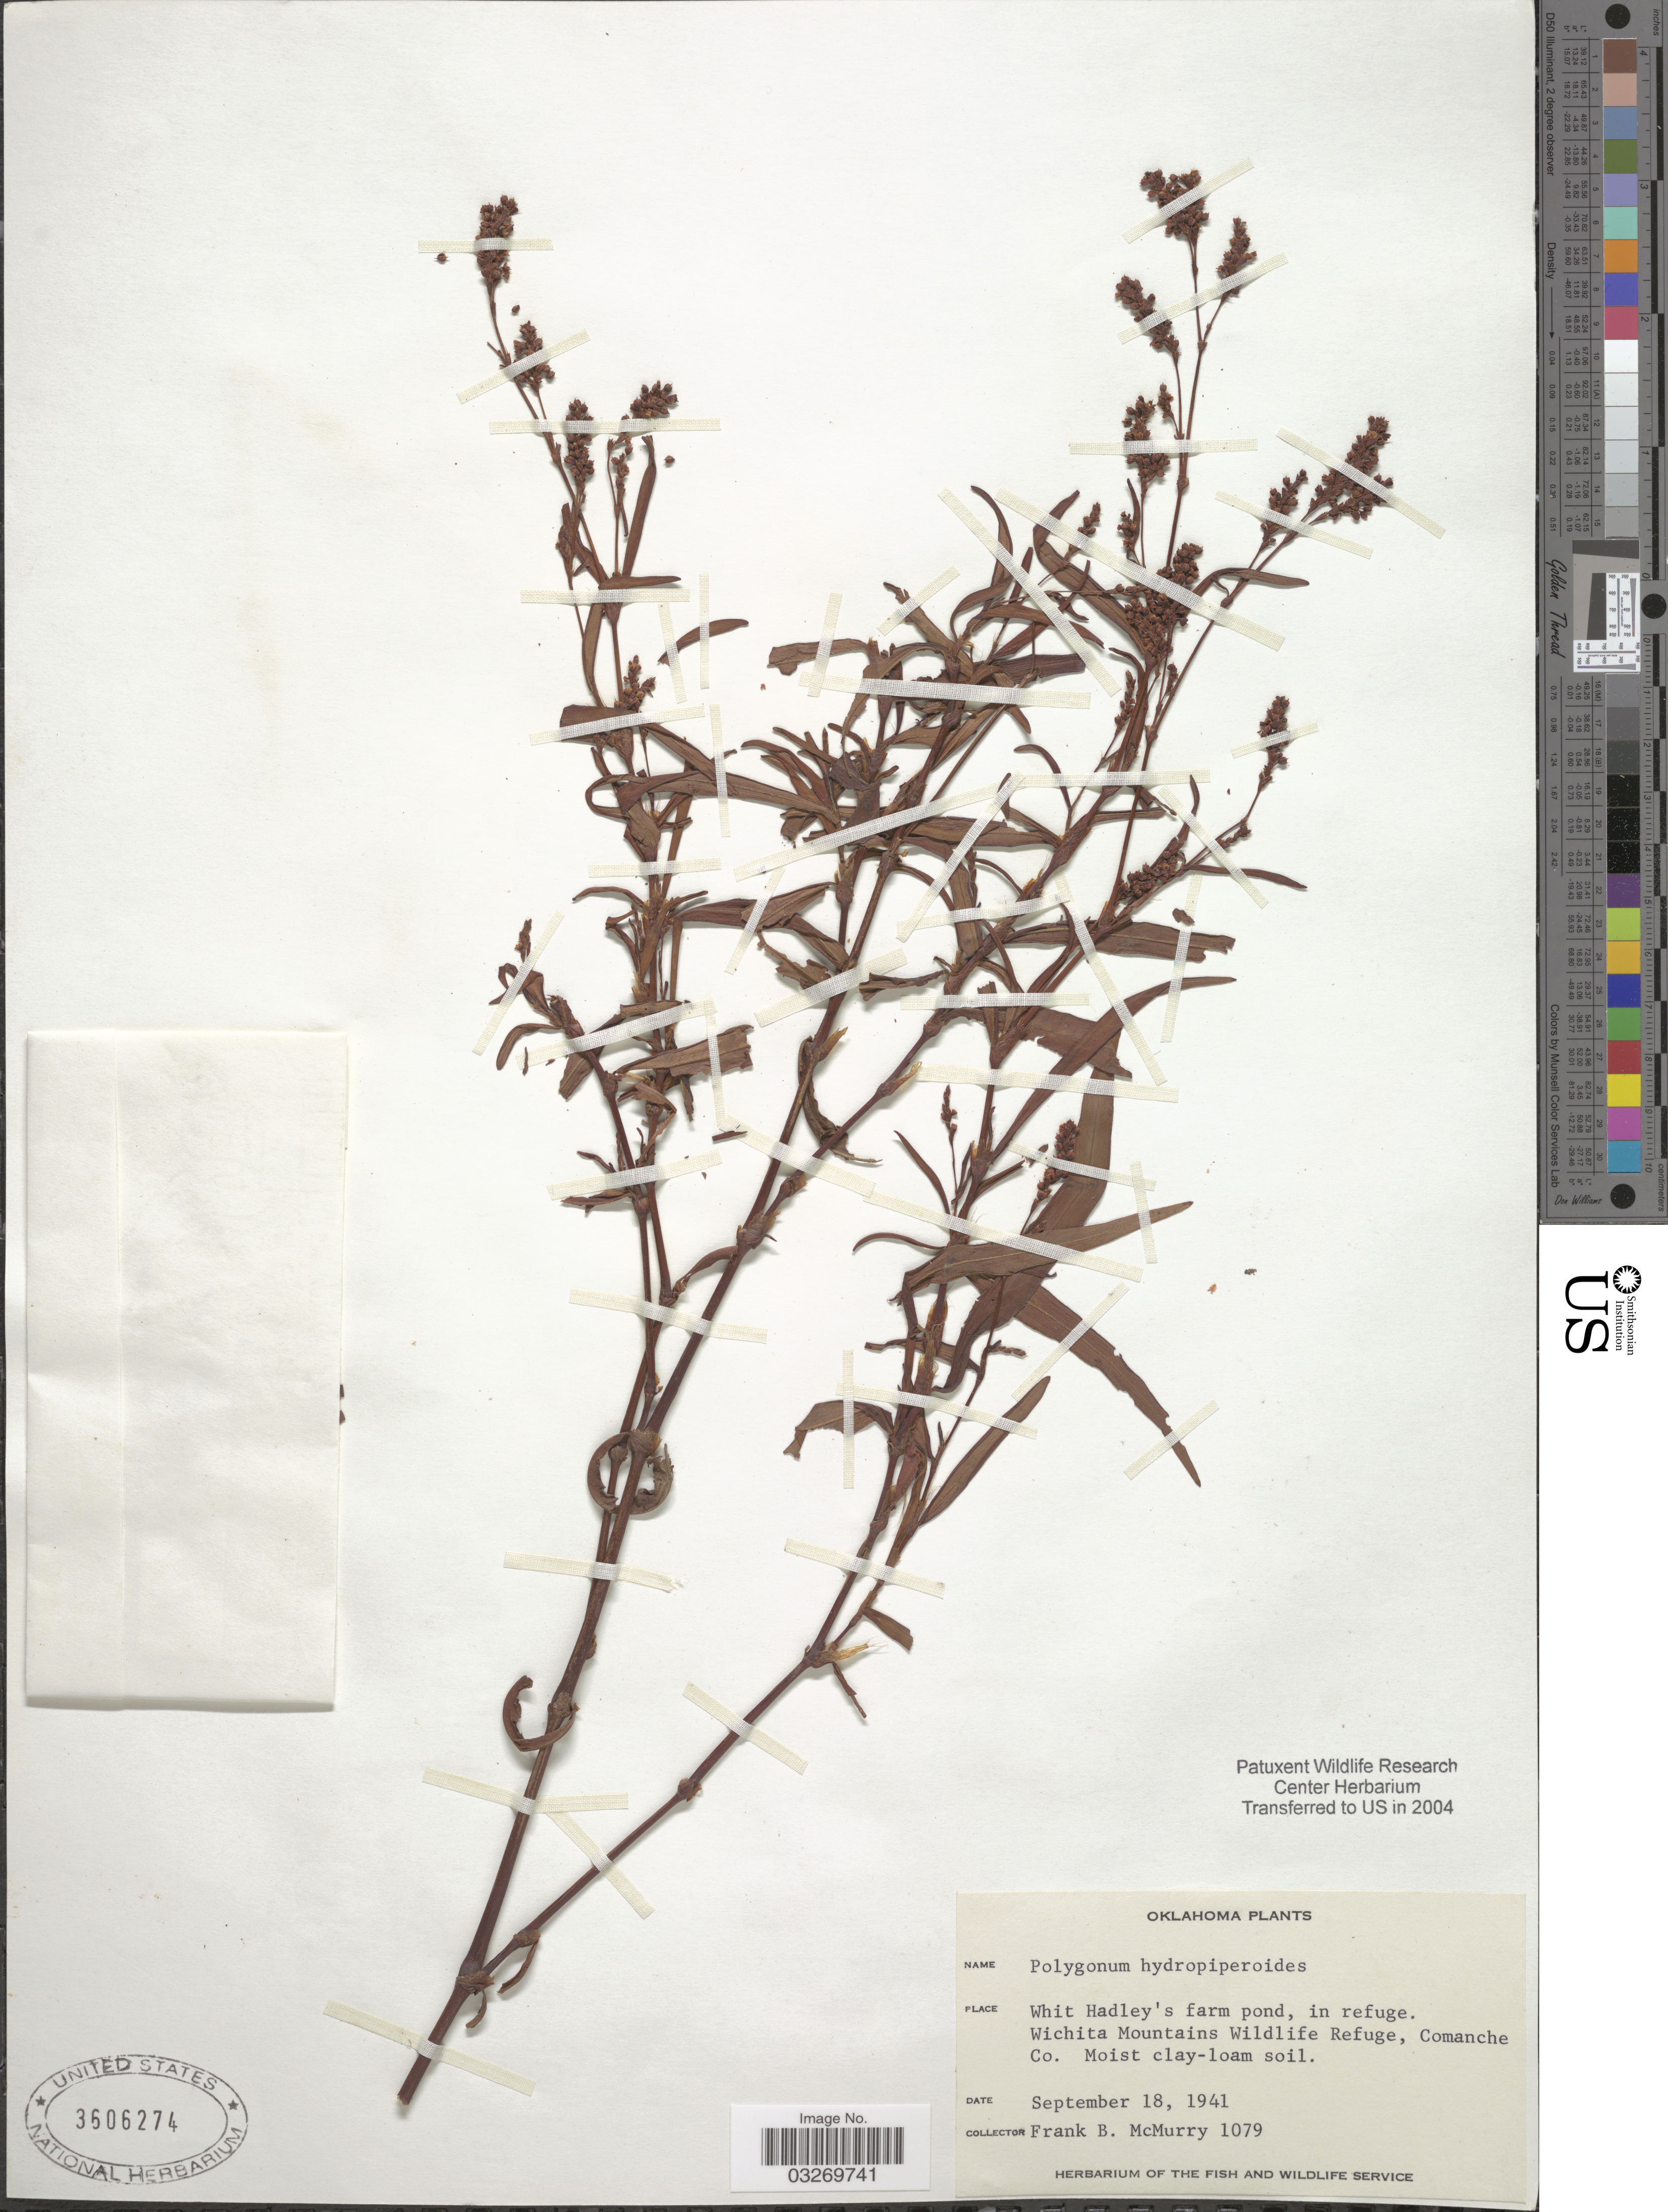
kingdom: Plantae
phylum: Tracheophyta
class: Magnoliopsida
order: Caryophyllales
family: Polygonaceae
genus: Persicaria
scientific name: Persicaria hydropiperoides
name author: (Michx.) Small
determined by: Atha, D. E.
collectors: F. B. McMurry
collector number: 1079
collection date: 1941-09-18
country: United States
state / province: Oklahoma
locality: Whit Hadley's farm pond, in refuge. Wichita Mountains Wildlife Refuge, Comanche Co.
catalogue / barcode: US 3606274